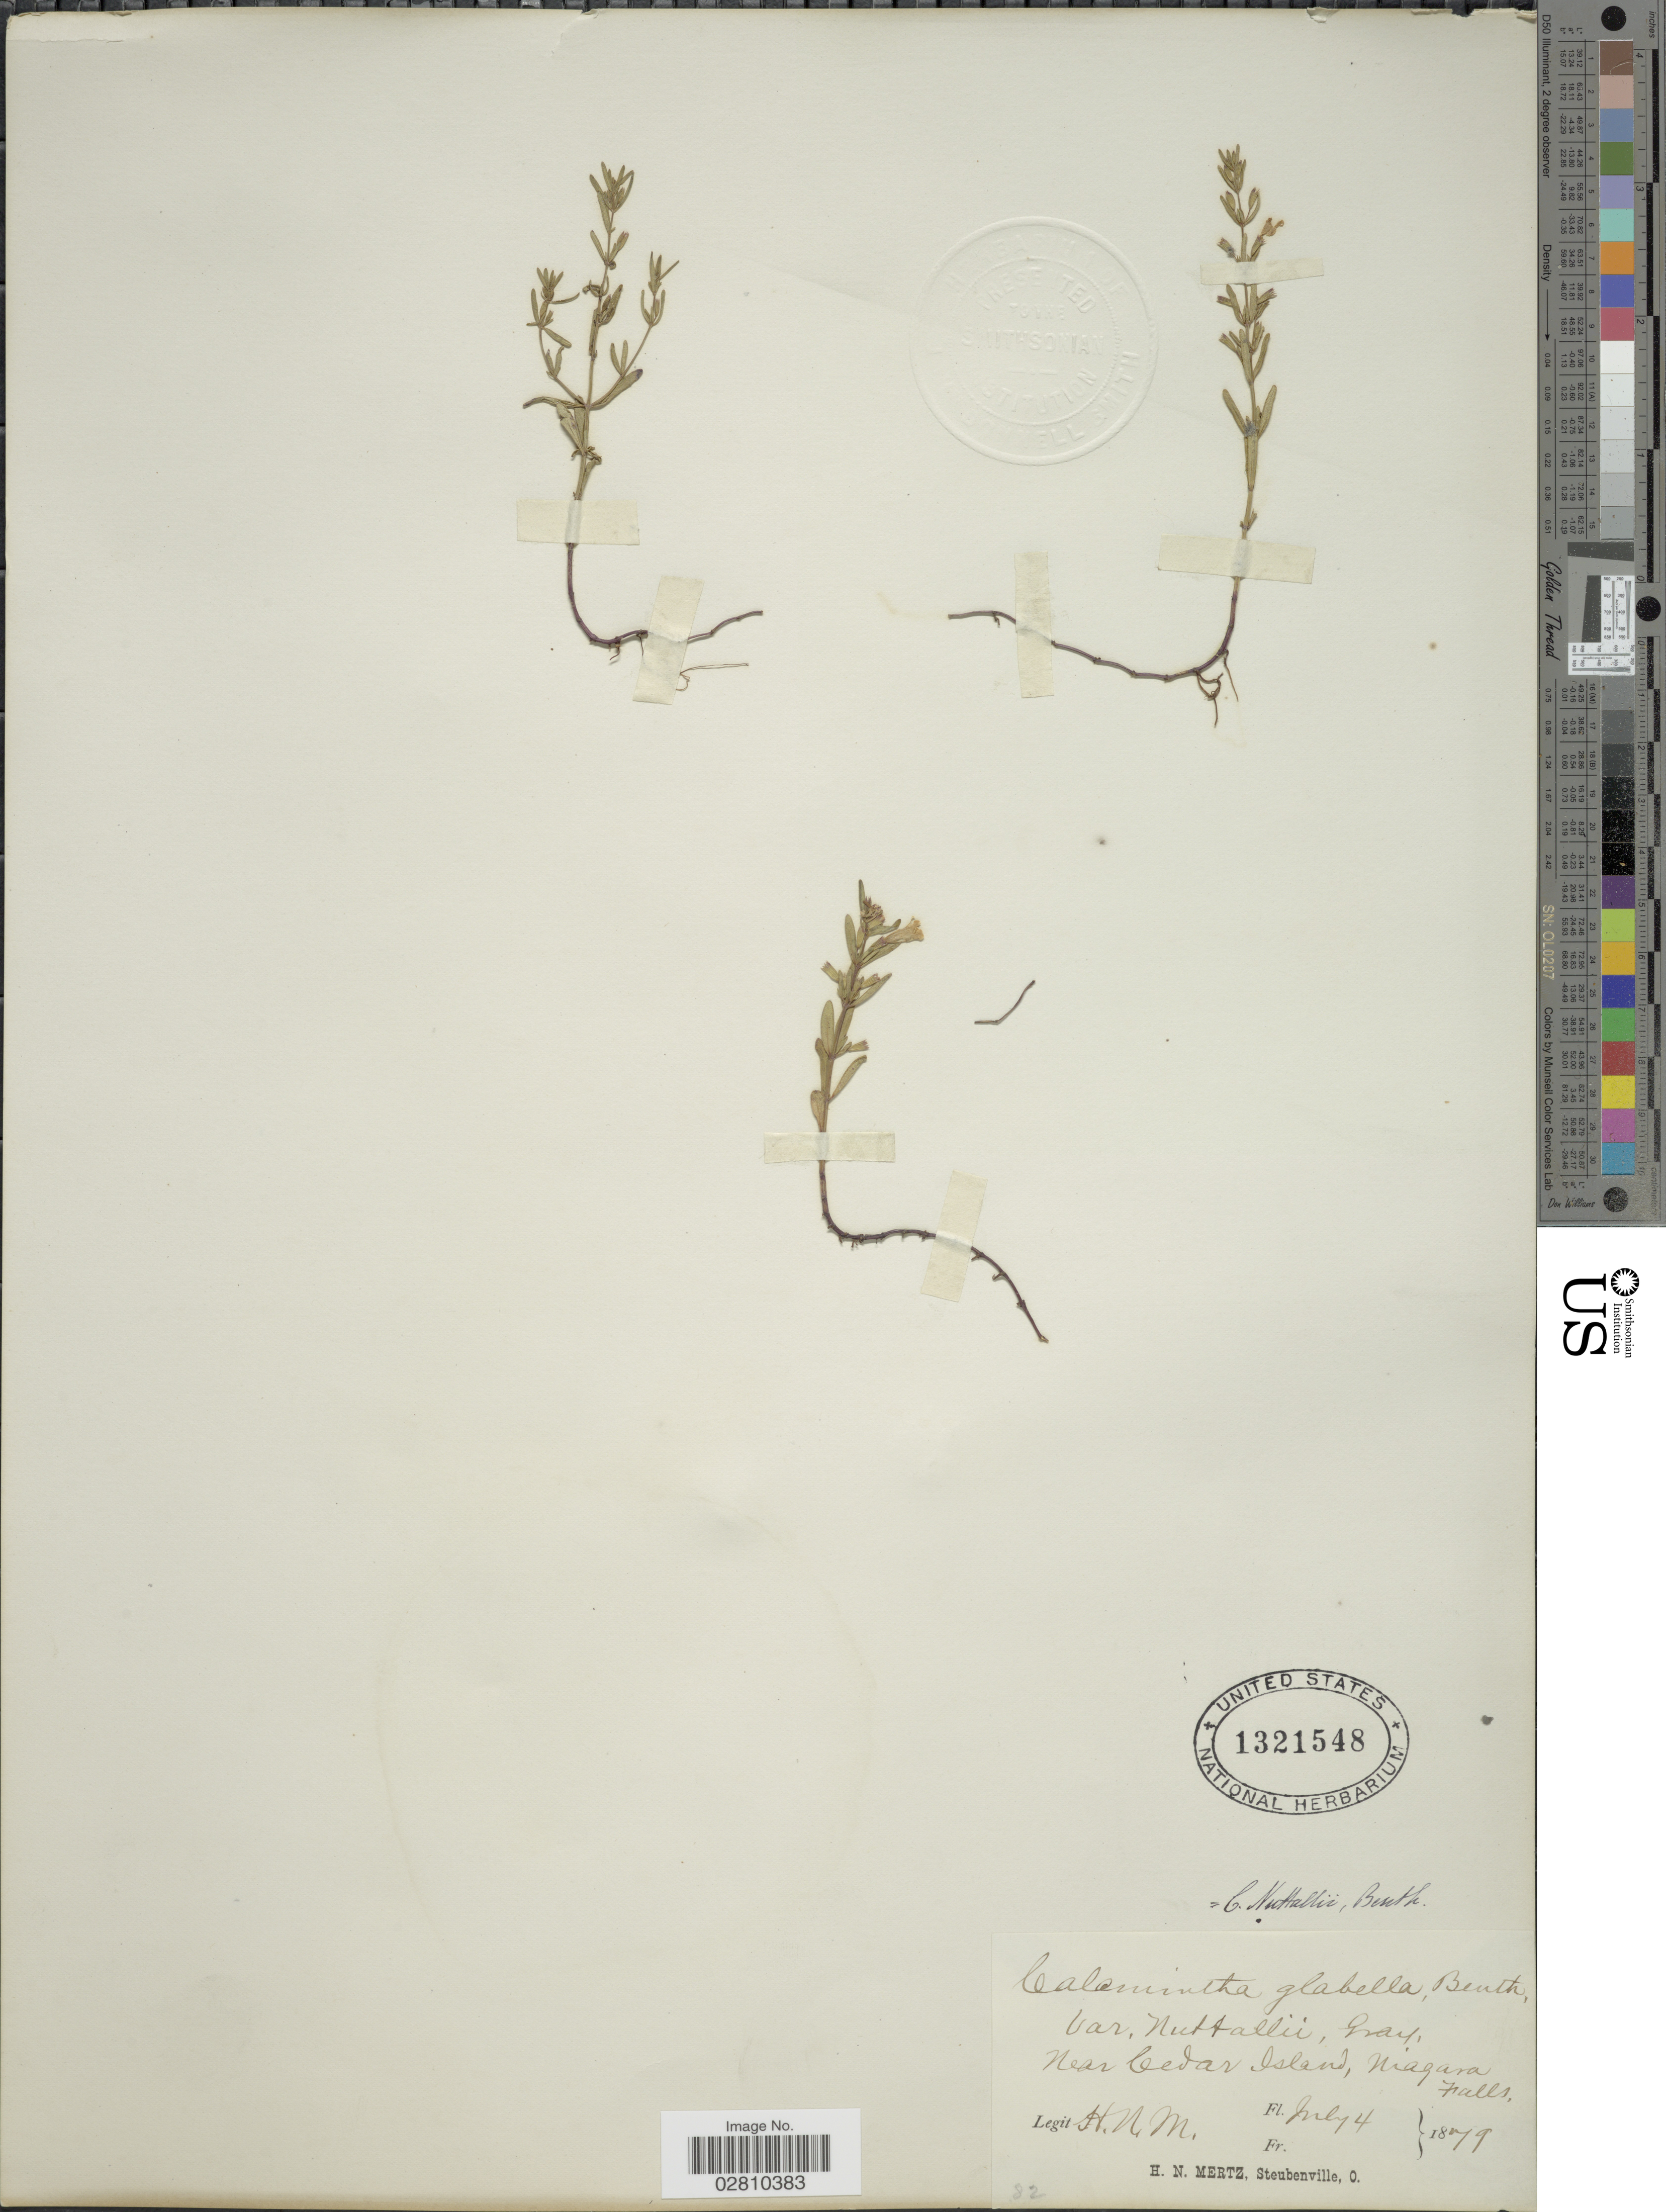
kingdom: Plantae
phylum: Tracheophyta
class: Magnoliopsida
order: Lamiales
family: Lamiaceae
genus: Clinopodium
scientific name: Clinopodium glabrum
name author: (Nutt.) Kuntze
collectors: H. Mertz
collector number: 82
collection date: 1879-07-04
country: United States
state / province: New York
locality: Near Cedar Island, Niagara Falls.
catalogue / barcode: US 1321548